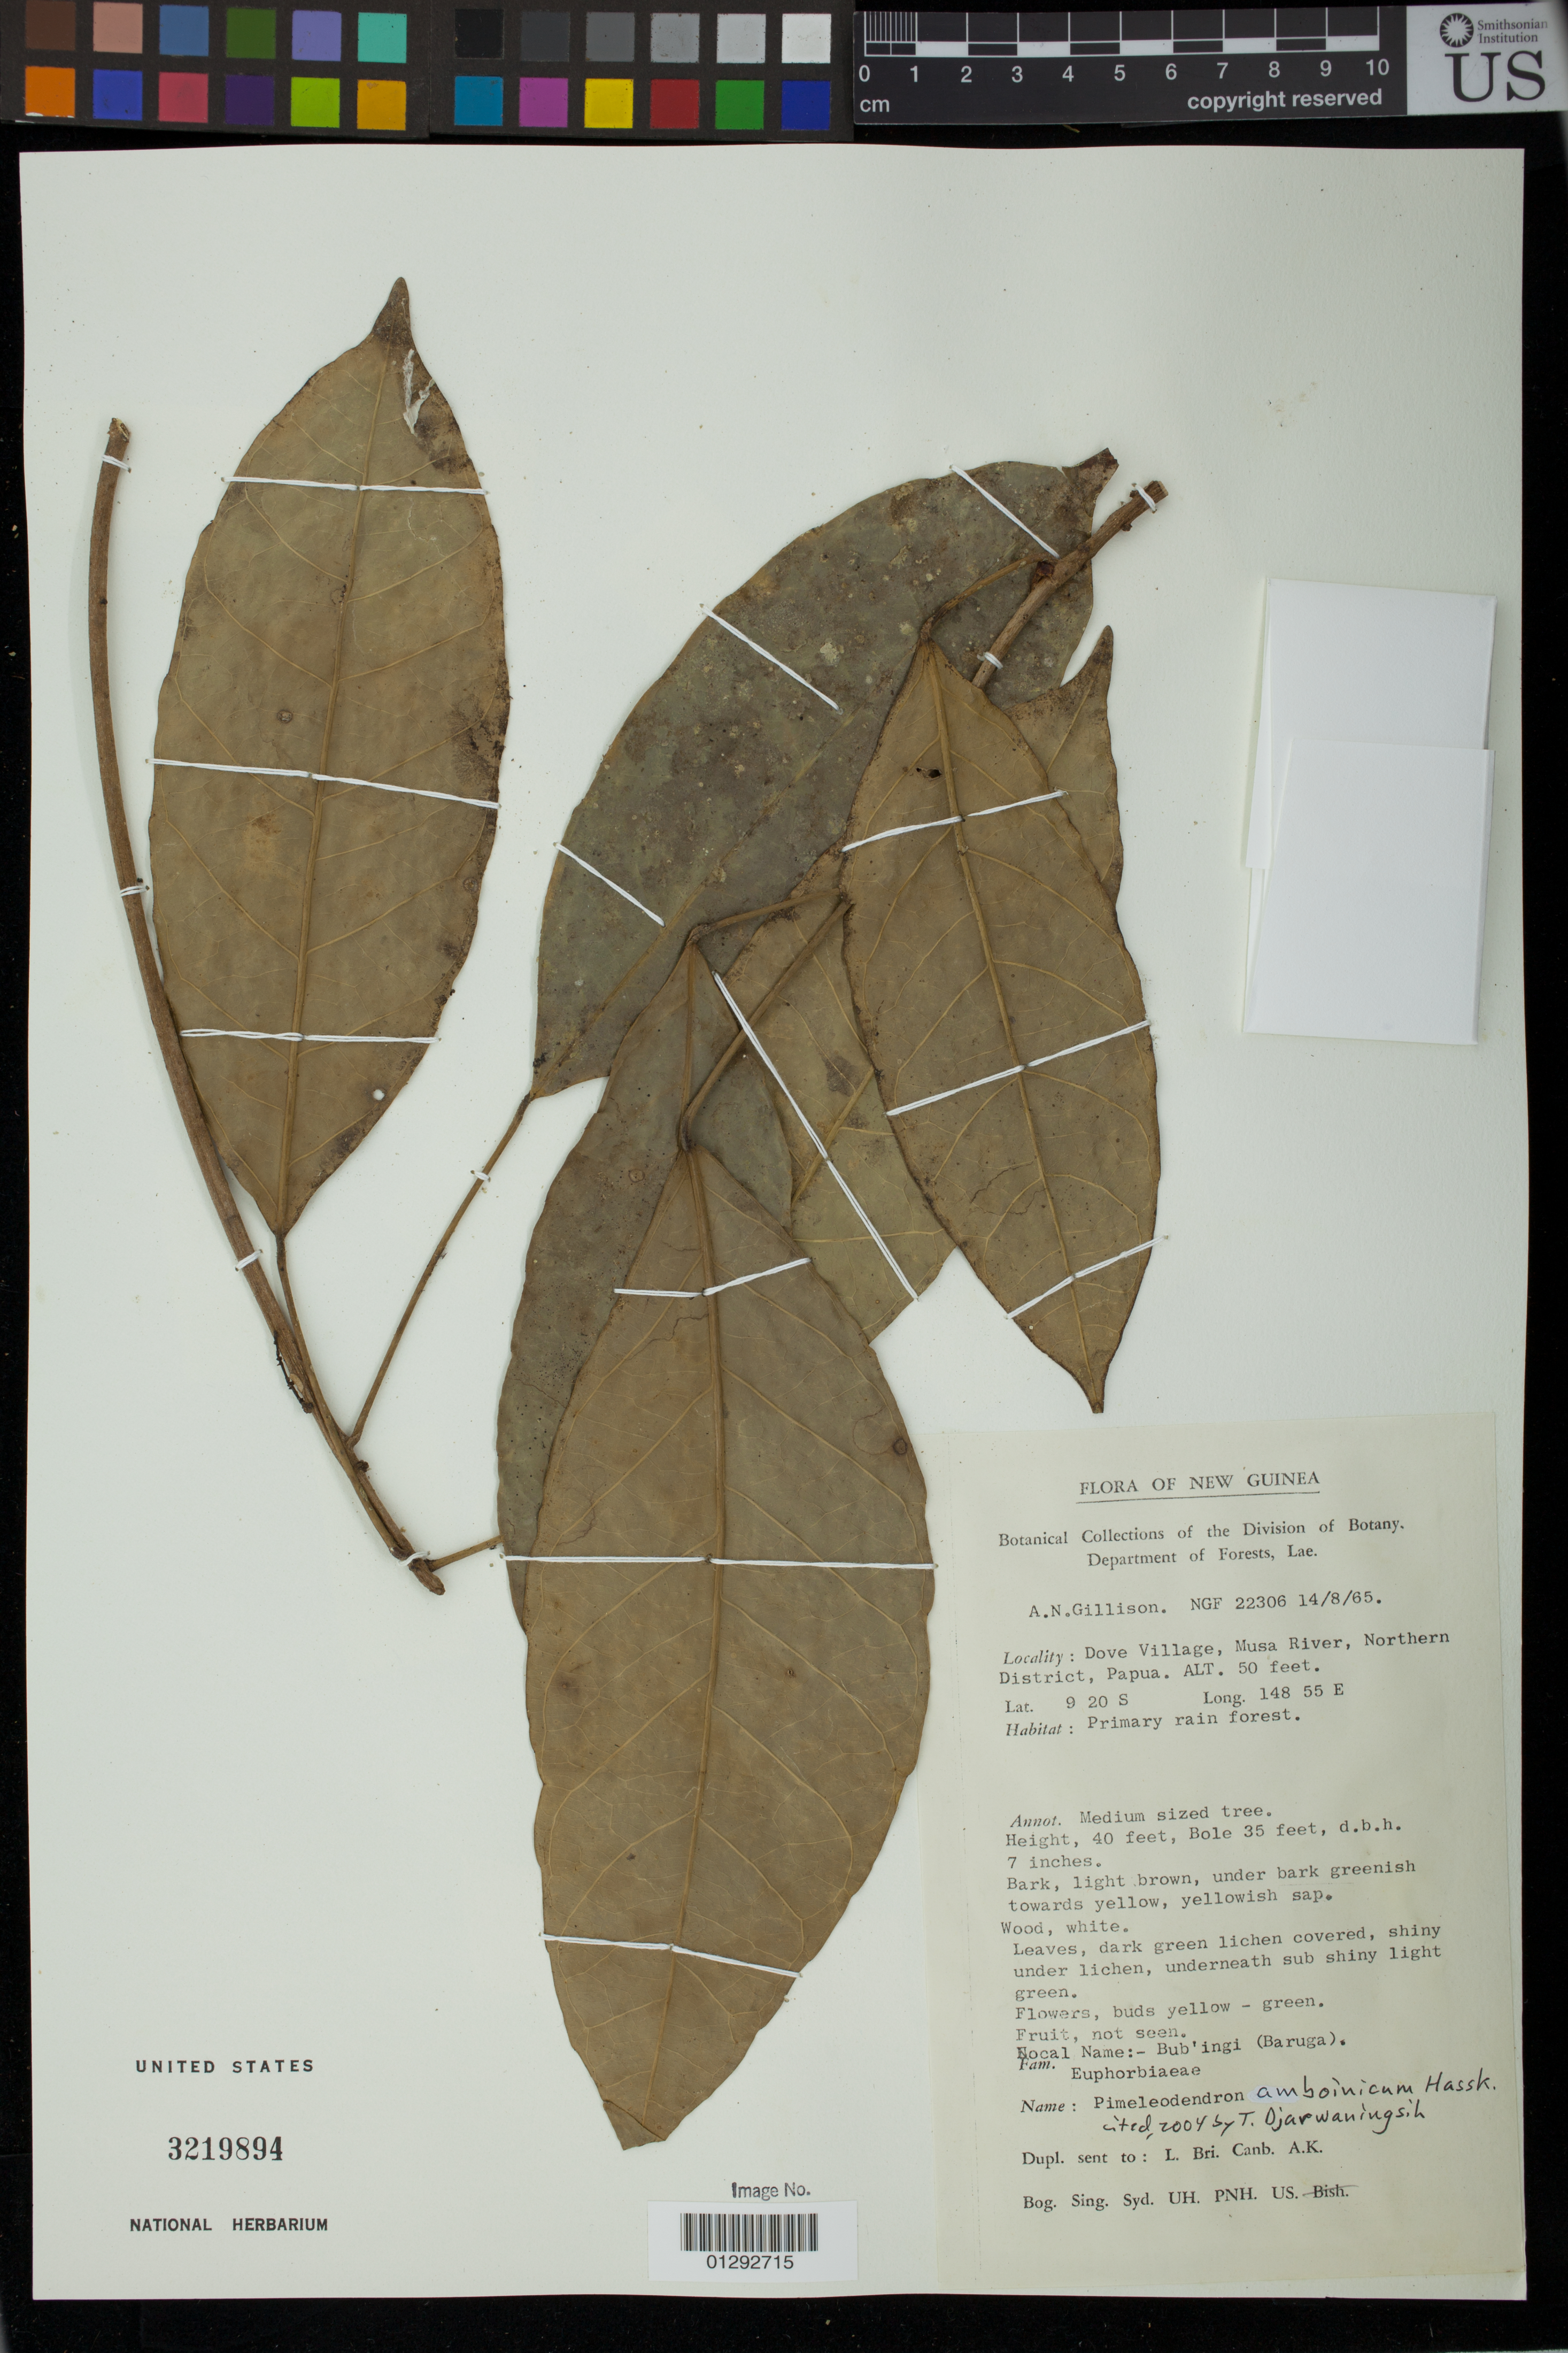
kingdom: Plantae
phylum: Tracheophyta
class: Magnoliopsida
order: Malpighiales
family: Euphorbiaceae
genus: Pimelodendron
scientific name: Pimelodendron amboinicum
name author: Hassk.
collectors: A. Gillison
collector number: NGF 22306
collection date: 1965-08-14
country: Papua New Guinea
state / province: Northern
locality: Dove Village, Musa River, Northern District, Papua.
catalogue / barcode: US 3219894